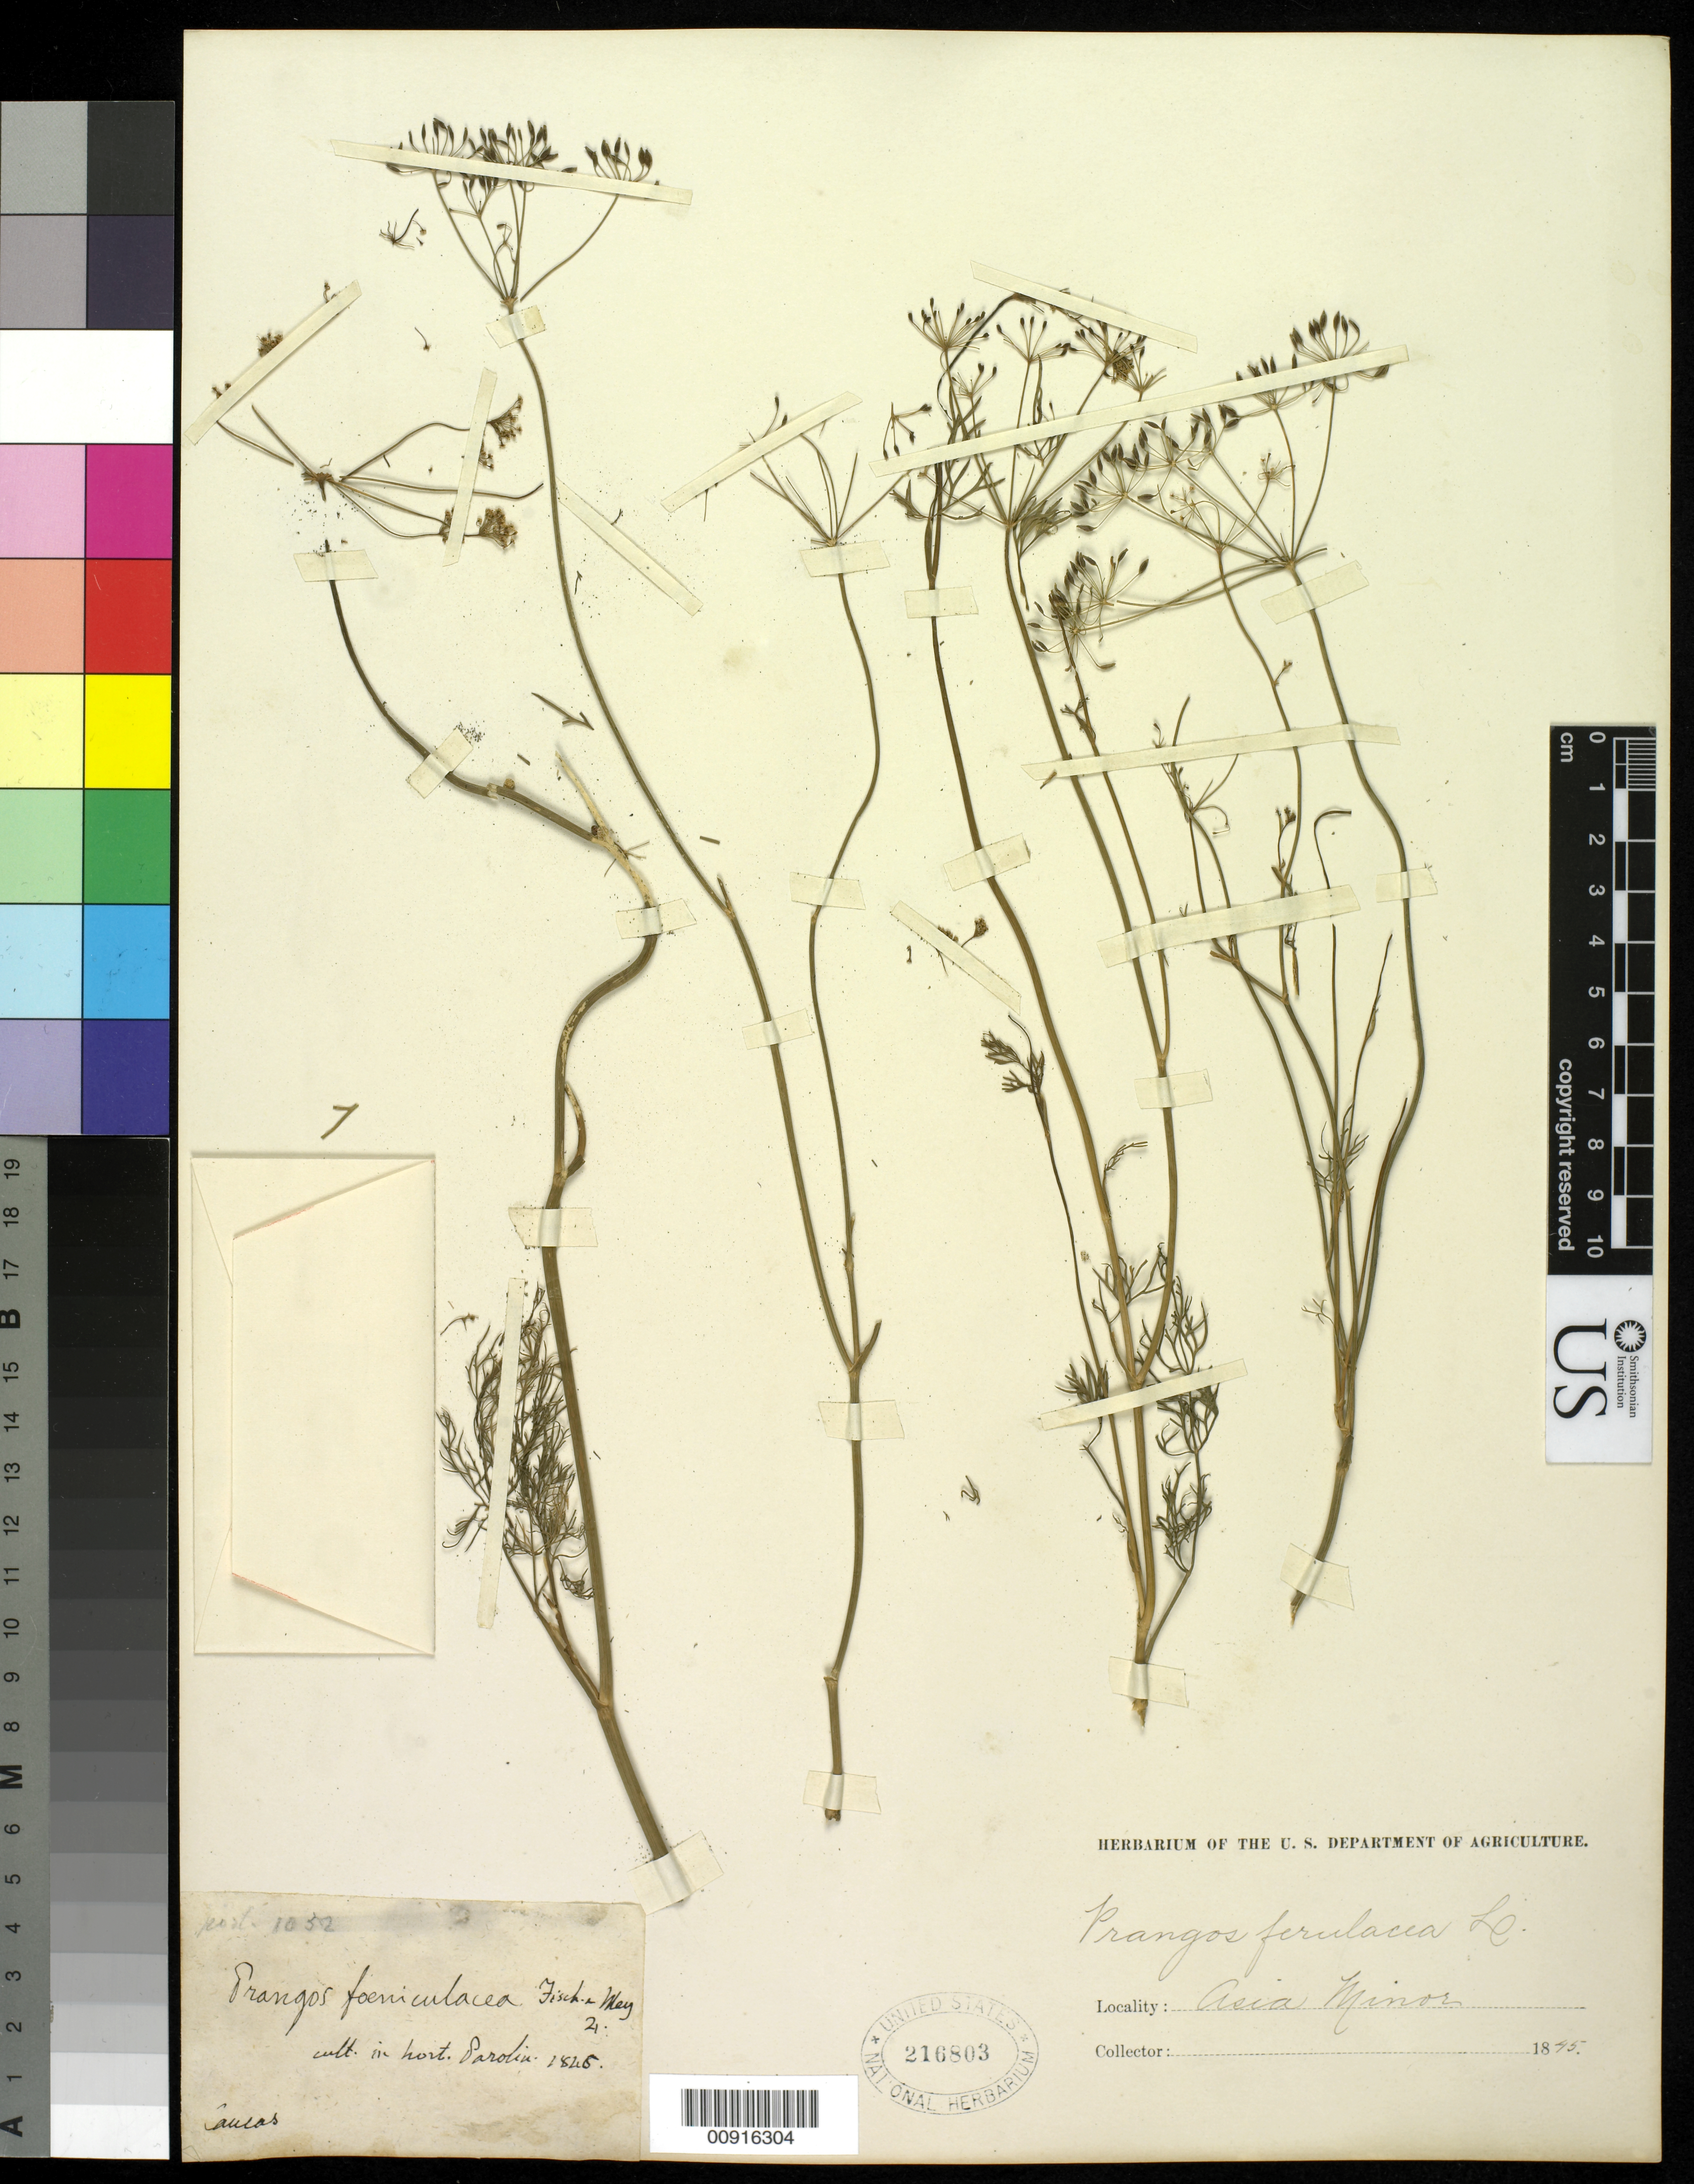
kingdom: Plantae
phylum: Tracheophyta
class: Magnoliopsida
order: Apiales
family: Apiaceae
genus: Prangos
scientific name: Prangos ferulacea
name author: (L.) Lindl.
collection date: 1845-01-01/1845-12-03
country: Turkey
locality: Asia Minor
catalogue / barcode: US 216803